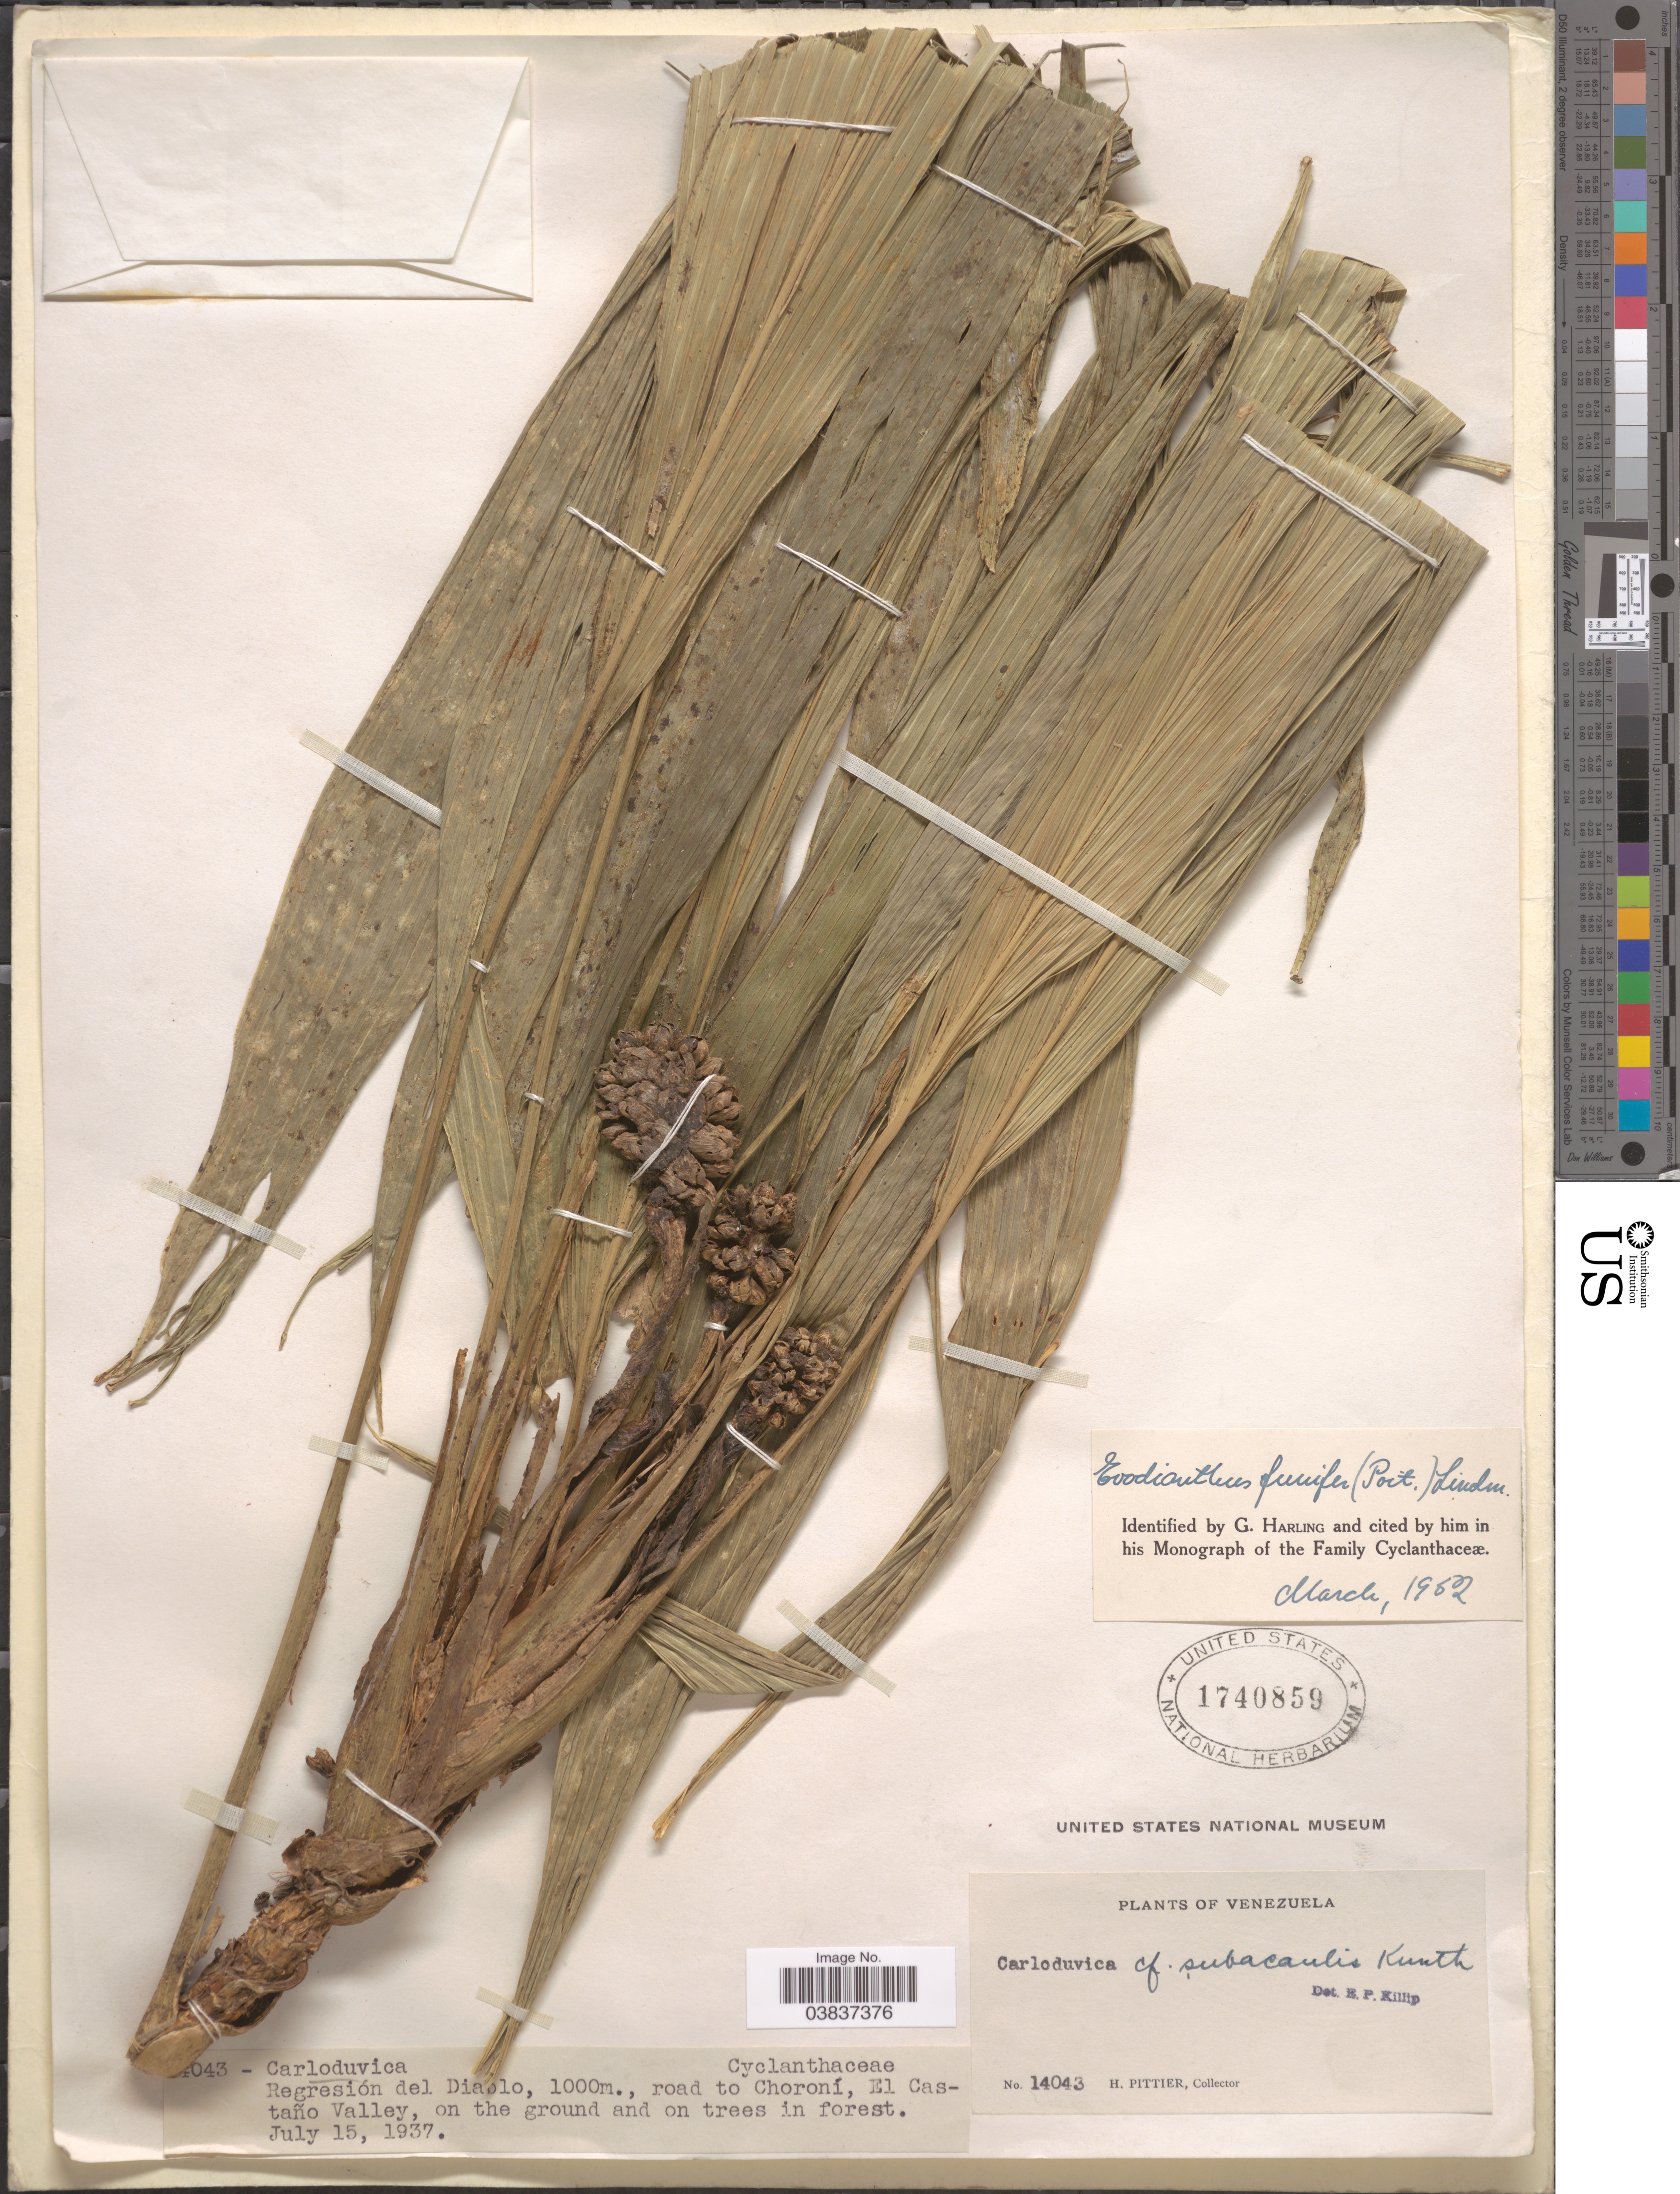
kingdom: Plantae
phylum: Tracheophyta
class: Liliopsida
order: Pandanales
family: Cyclanthaceae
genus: Evodianthus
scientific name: Evodianthus funifer subsp. funifer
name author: (Poit.) Lindm.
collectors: H. F. Pittier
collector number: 14043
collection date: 1937-07-15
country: Venezuela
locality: Regresión del Diablo, road to Choroní, El Castaño Valley.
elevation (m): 1000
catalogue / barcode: US 1740859